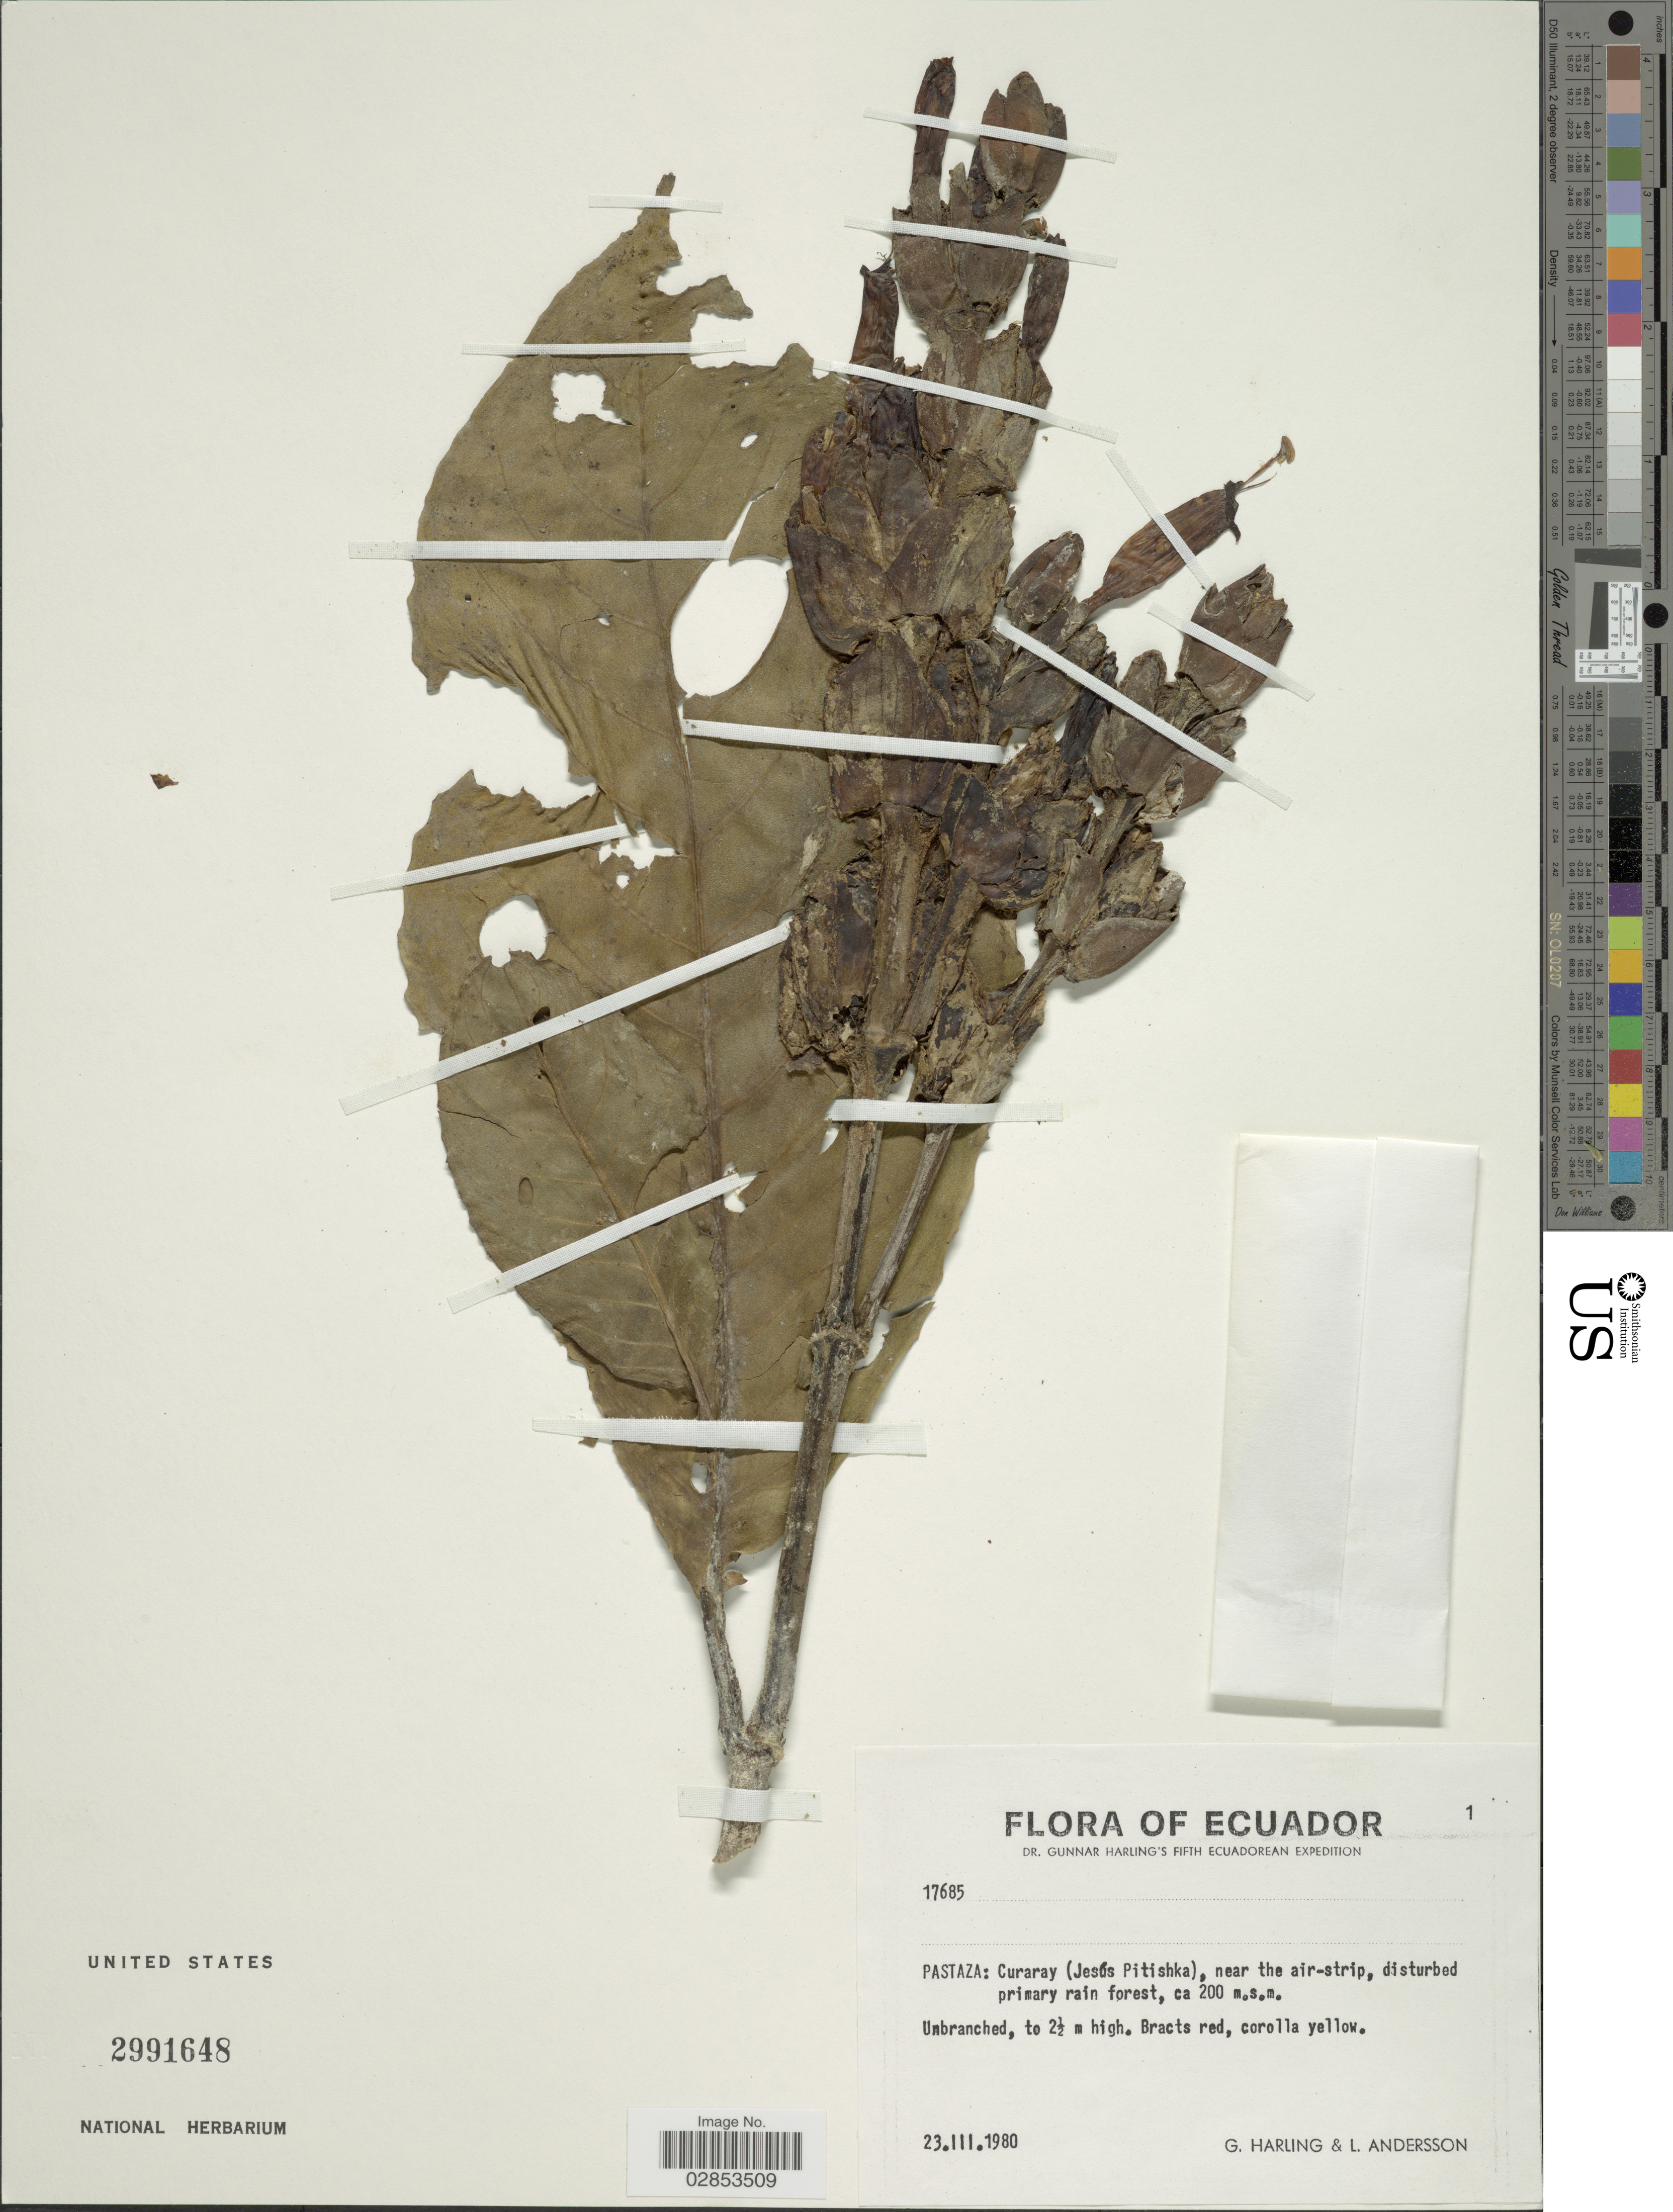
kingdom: Plantae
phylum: Tracheophyta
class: Magnoliopsida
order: Lamiales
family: Acanthaceae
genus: Sanchezia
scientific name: Sanchezia oblonga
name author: Ruiz & Pav.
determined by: Azevedo, Igor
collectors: G. Harling & L. Andersson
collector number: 17685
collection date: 1980-03-23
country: Ecuador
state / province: Pastaza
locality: Curaray (Jesús Pitishka), near the air-strip, disturbed primary rain forest.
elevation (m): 200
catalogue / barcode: US 2991648